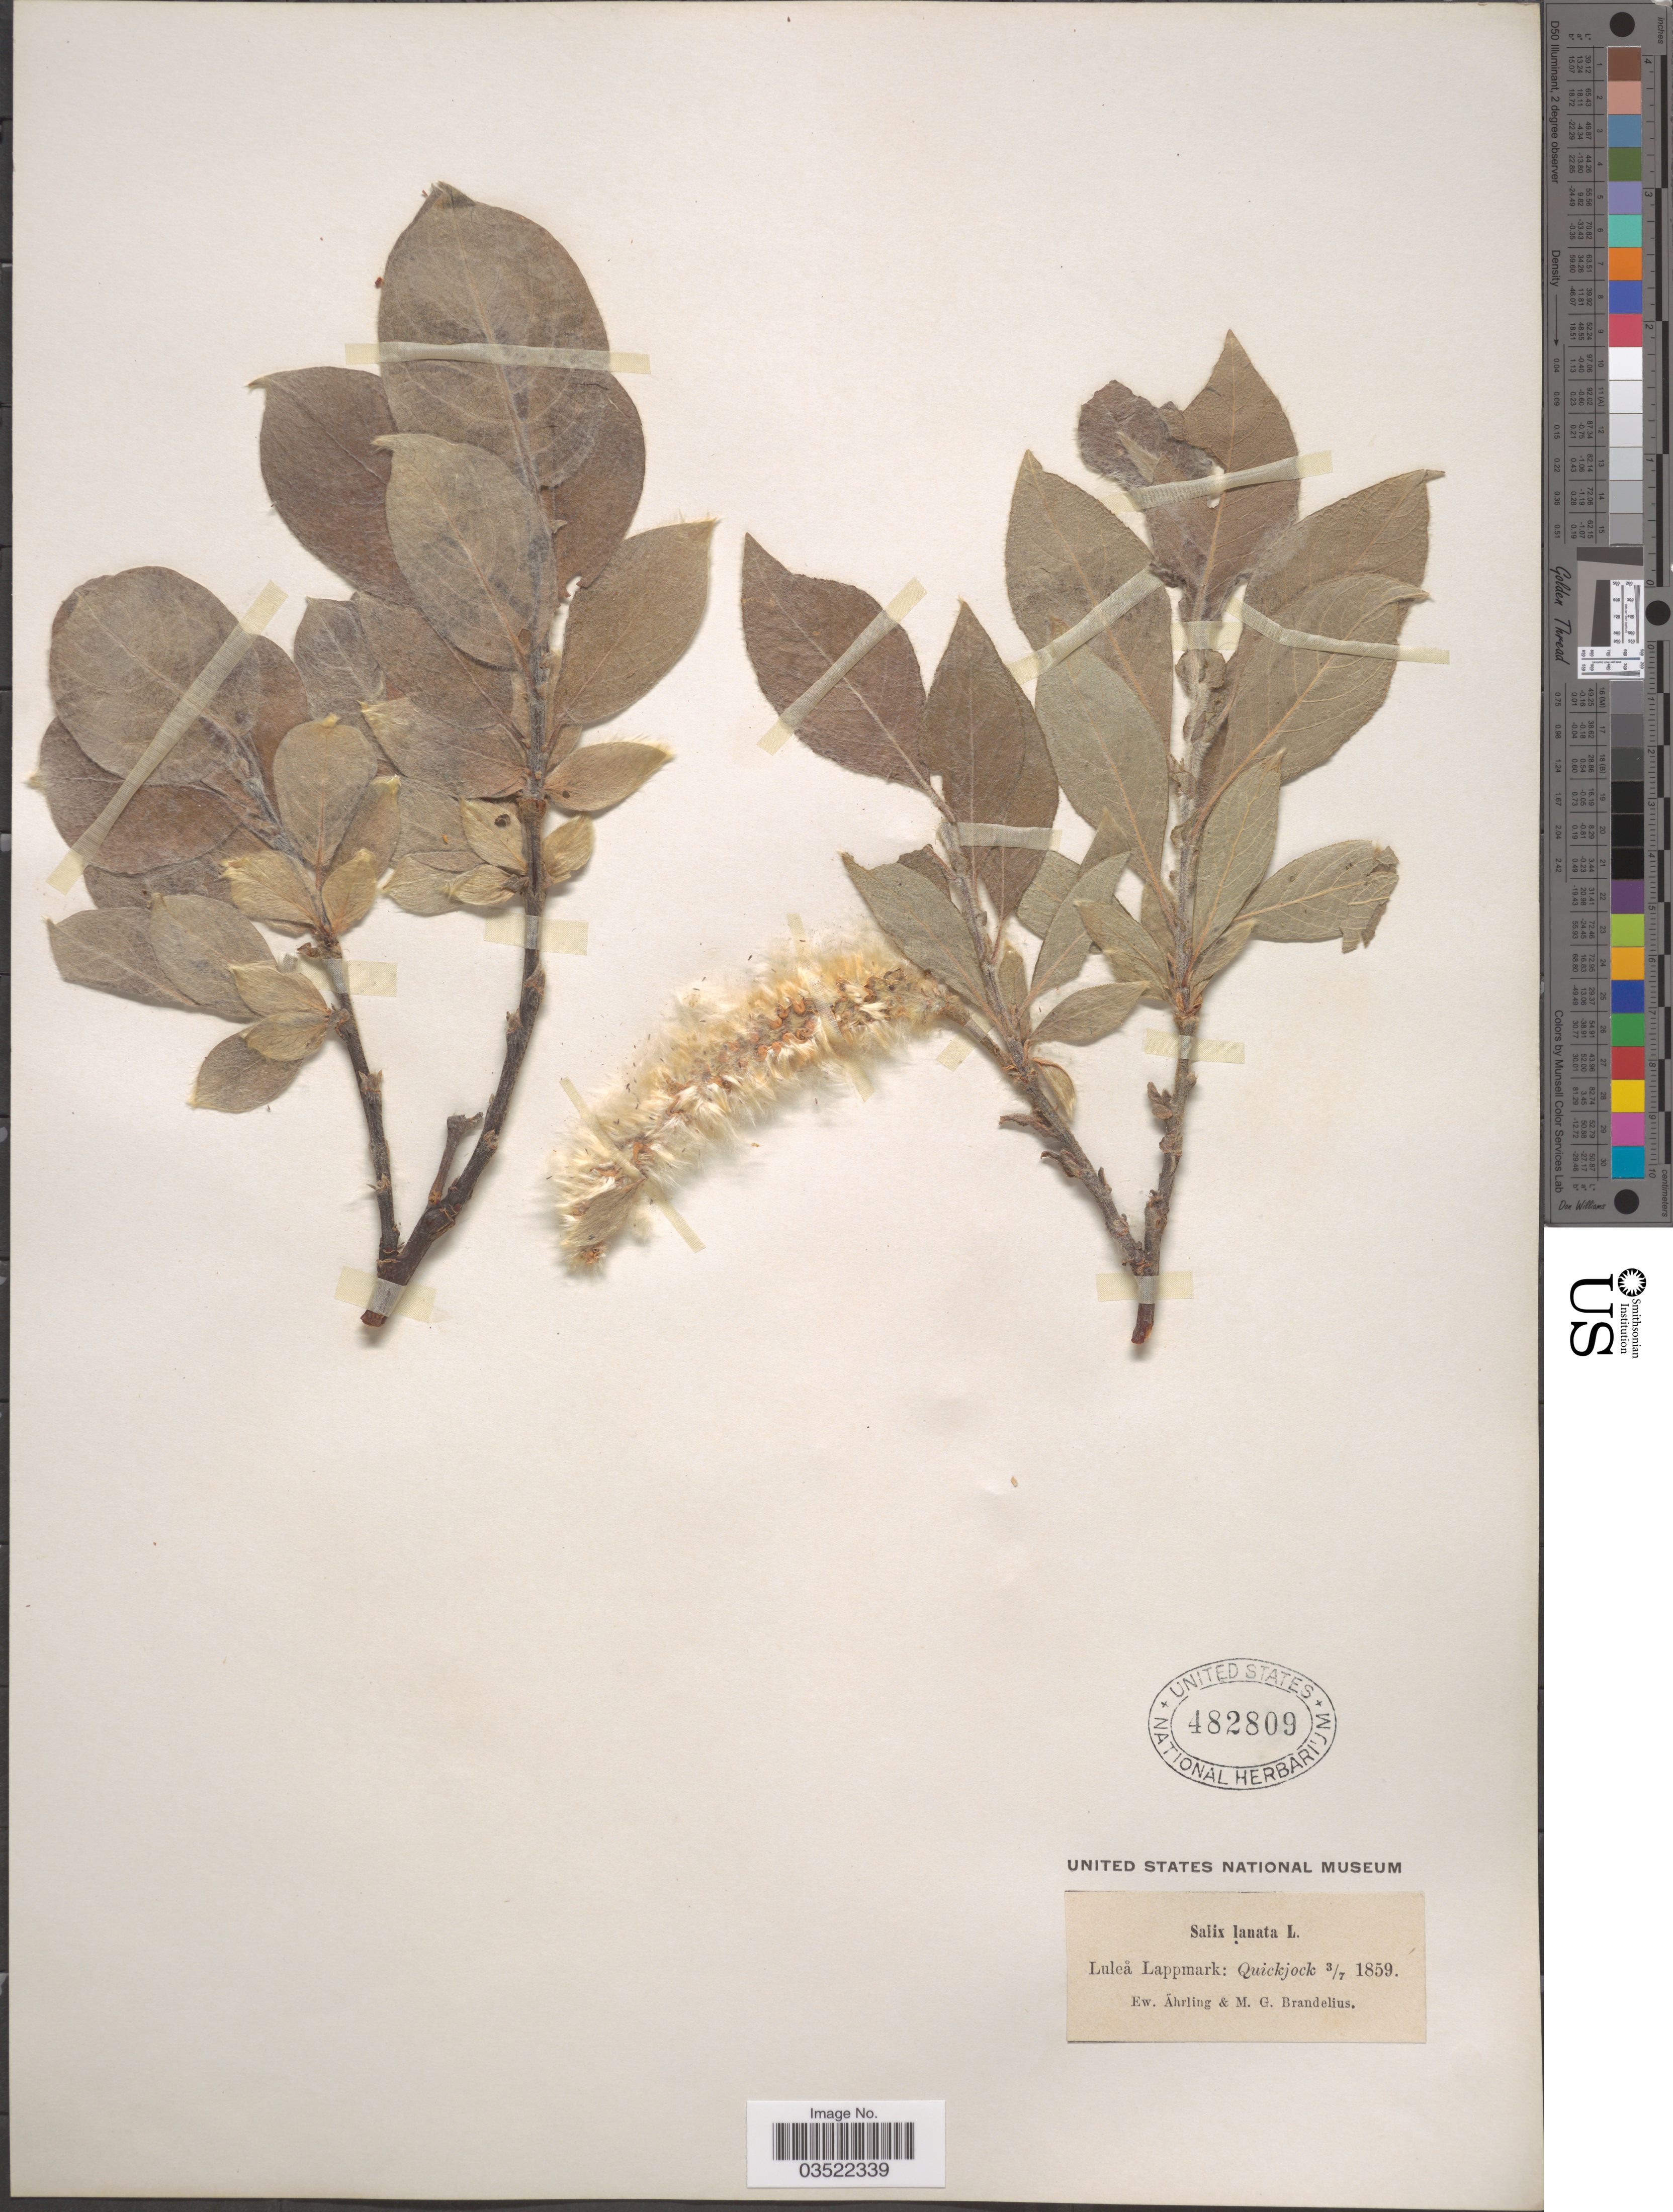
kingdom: Plantae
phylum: Tracheophyta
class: Magnoliopsida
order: Malpighiales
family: Salicaceae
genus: Salix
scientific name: Salix lanata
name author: L.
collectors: E. Ahrling & M. Brandelius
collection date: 1859-07-03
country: Sweden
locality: Luleå Lappmark: Quickjock.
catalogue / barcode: US 482809